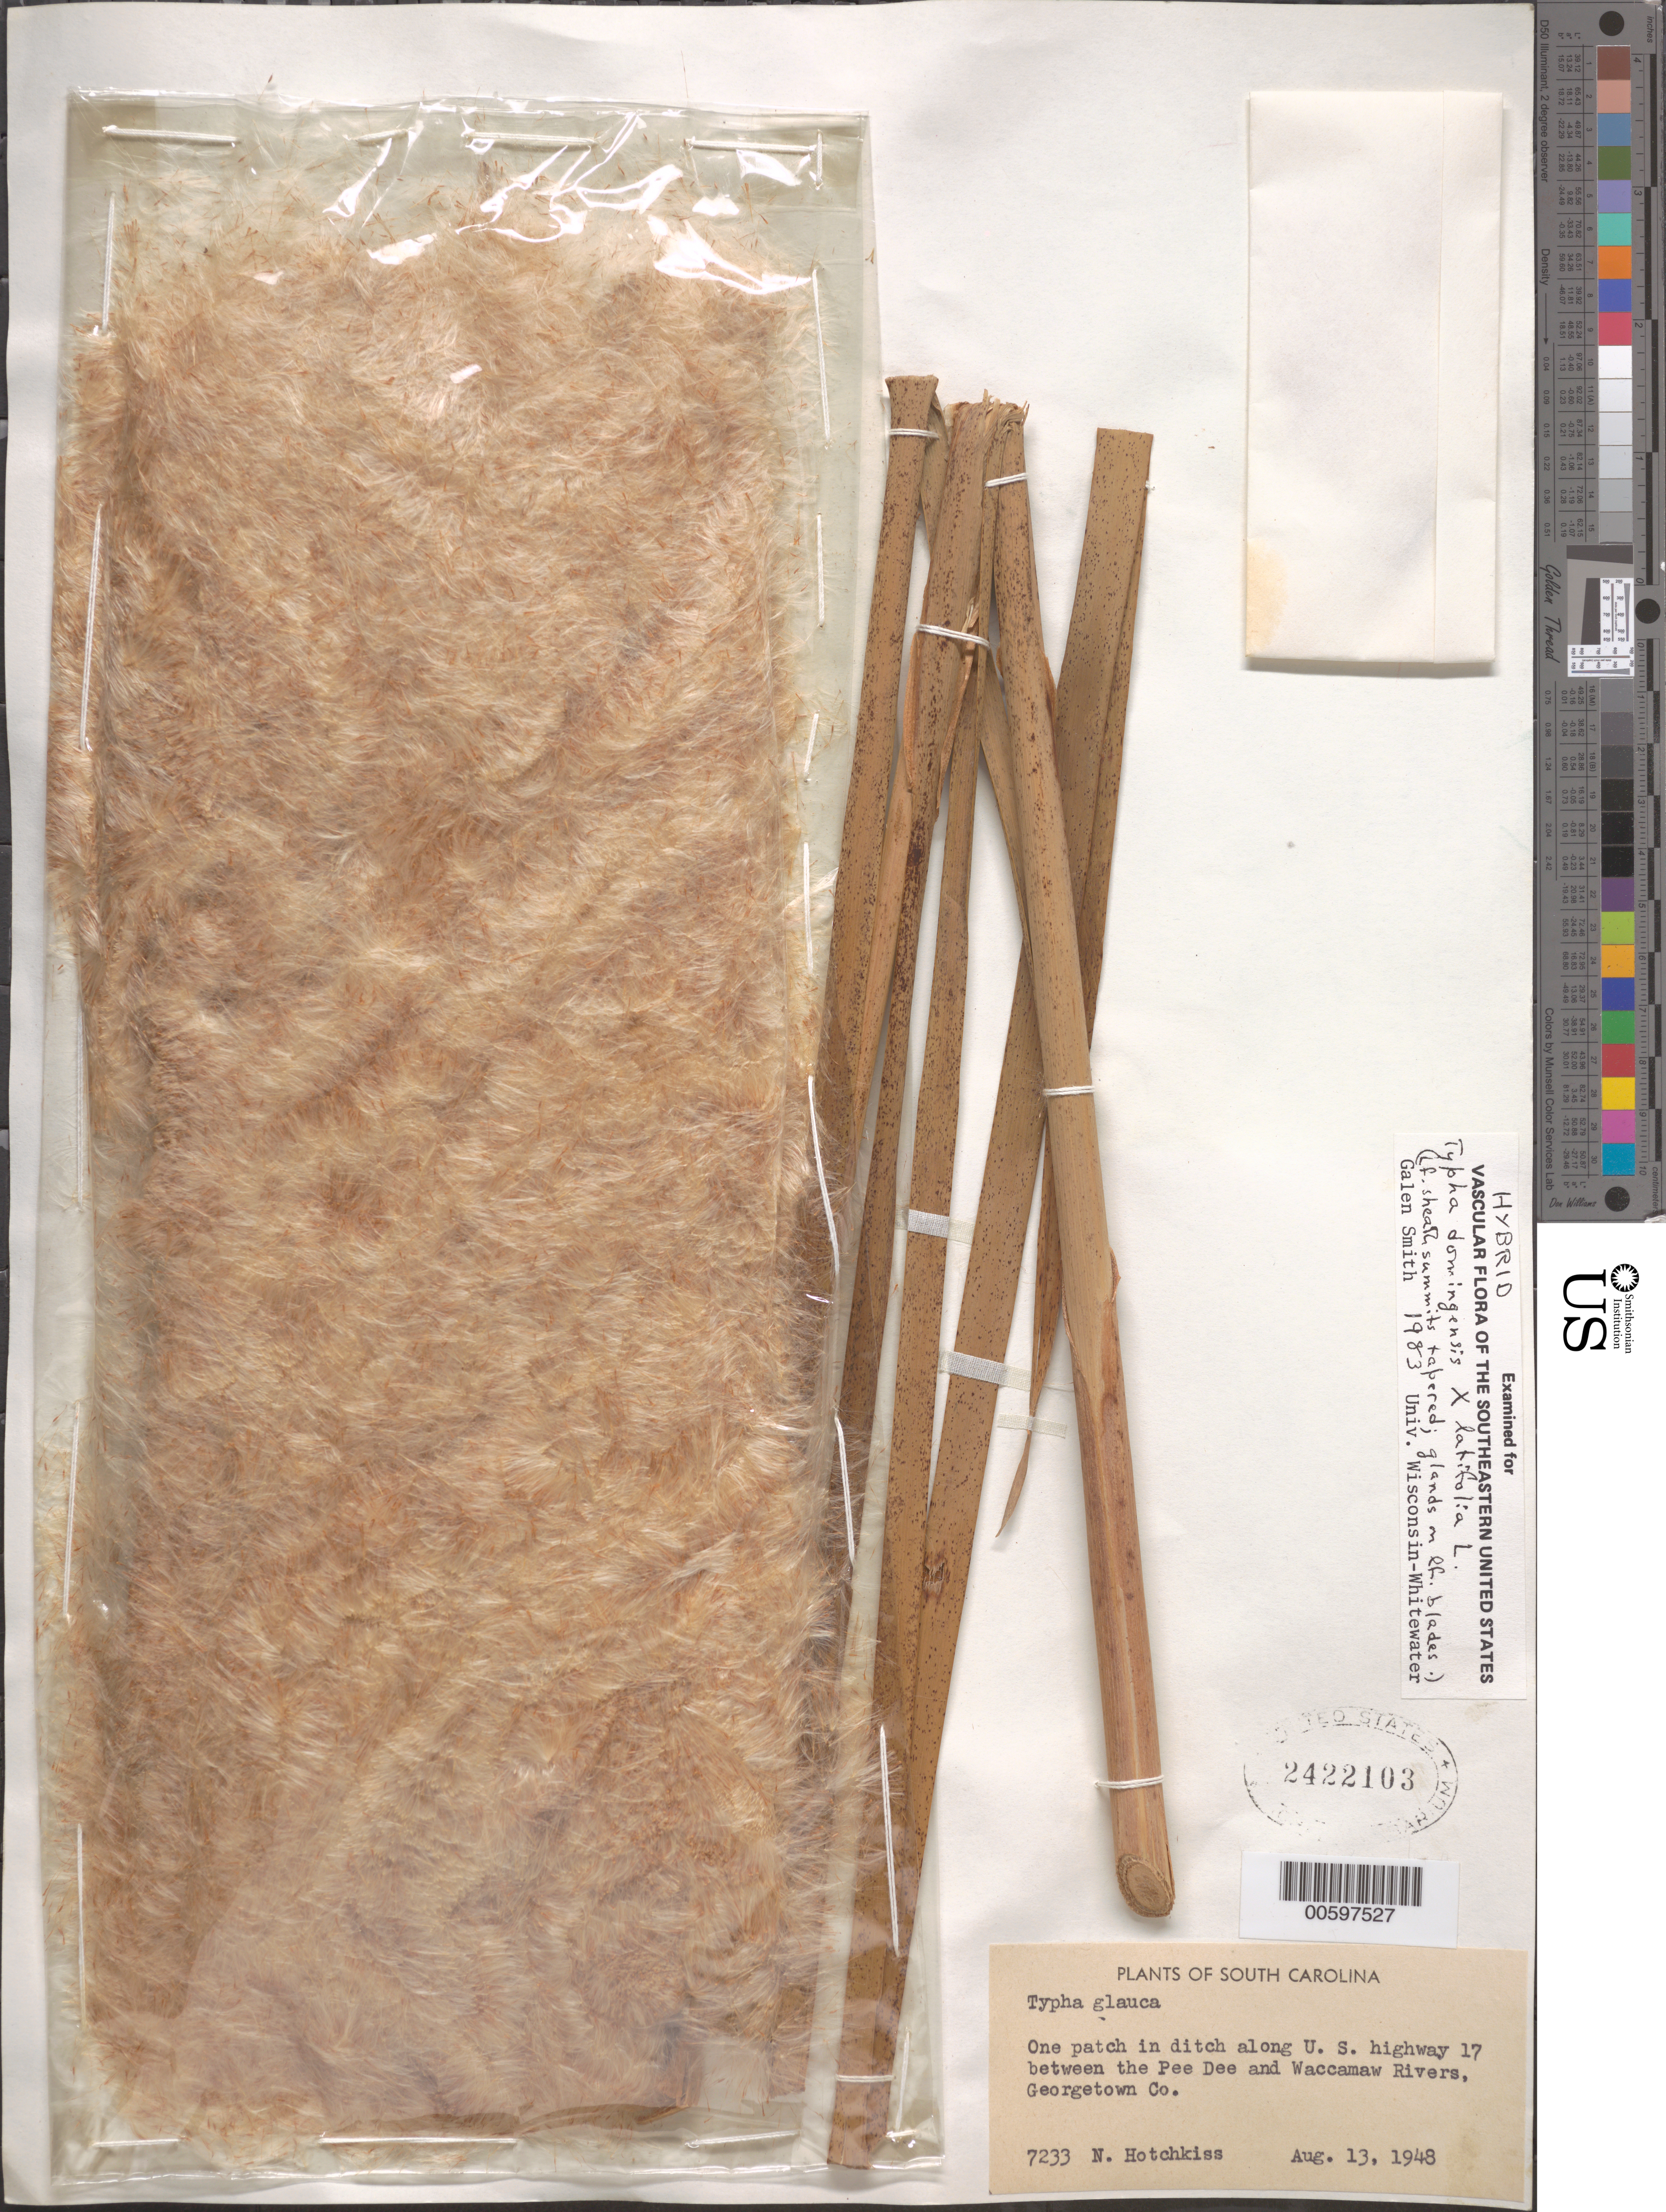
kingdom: Plantae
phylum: Tracheophyta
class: Liliopsida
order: Poales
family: Typhaceae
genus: Typha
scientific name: Typha domingensis x T. latifolia L.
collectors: N. Hotchkiss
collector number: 7233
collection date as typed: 13 Aug 1948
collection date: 1948-08-13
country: United States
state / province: South Carolina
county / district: Georgetown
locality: Between the Pee Dee and Waccamaw Rivers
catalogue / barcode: US 2422103